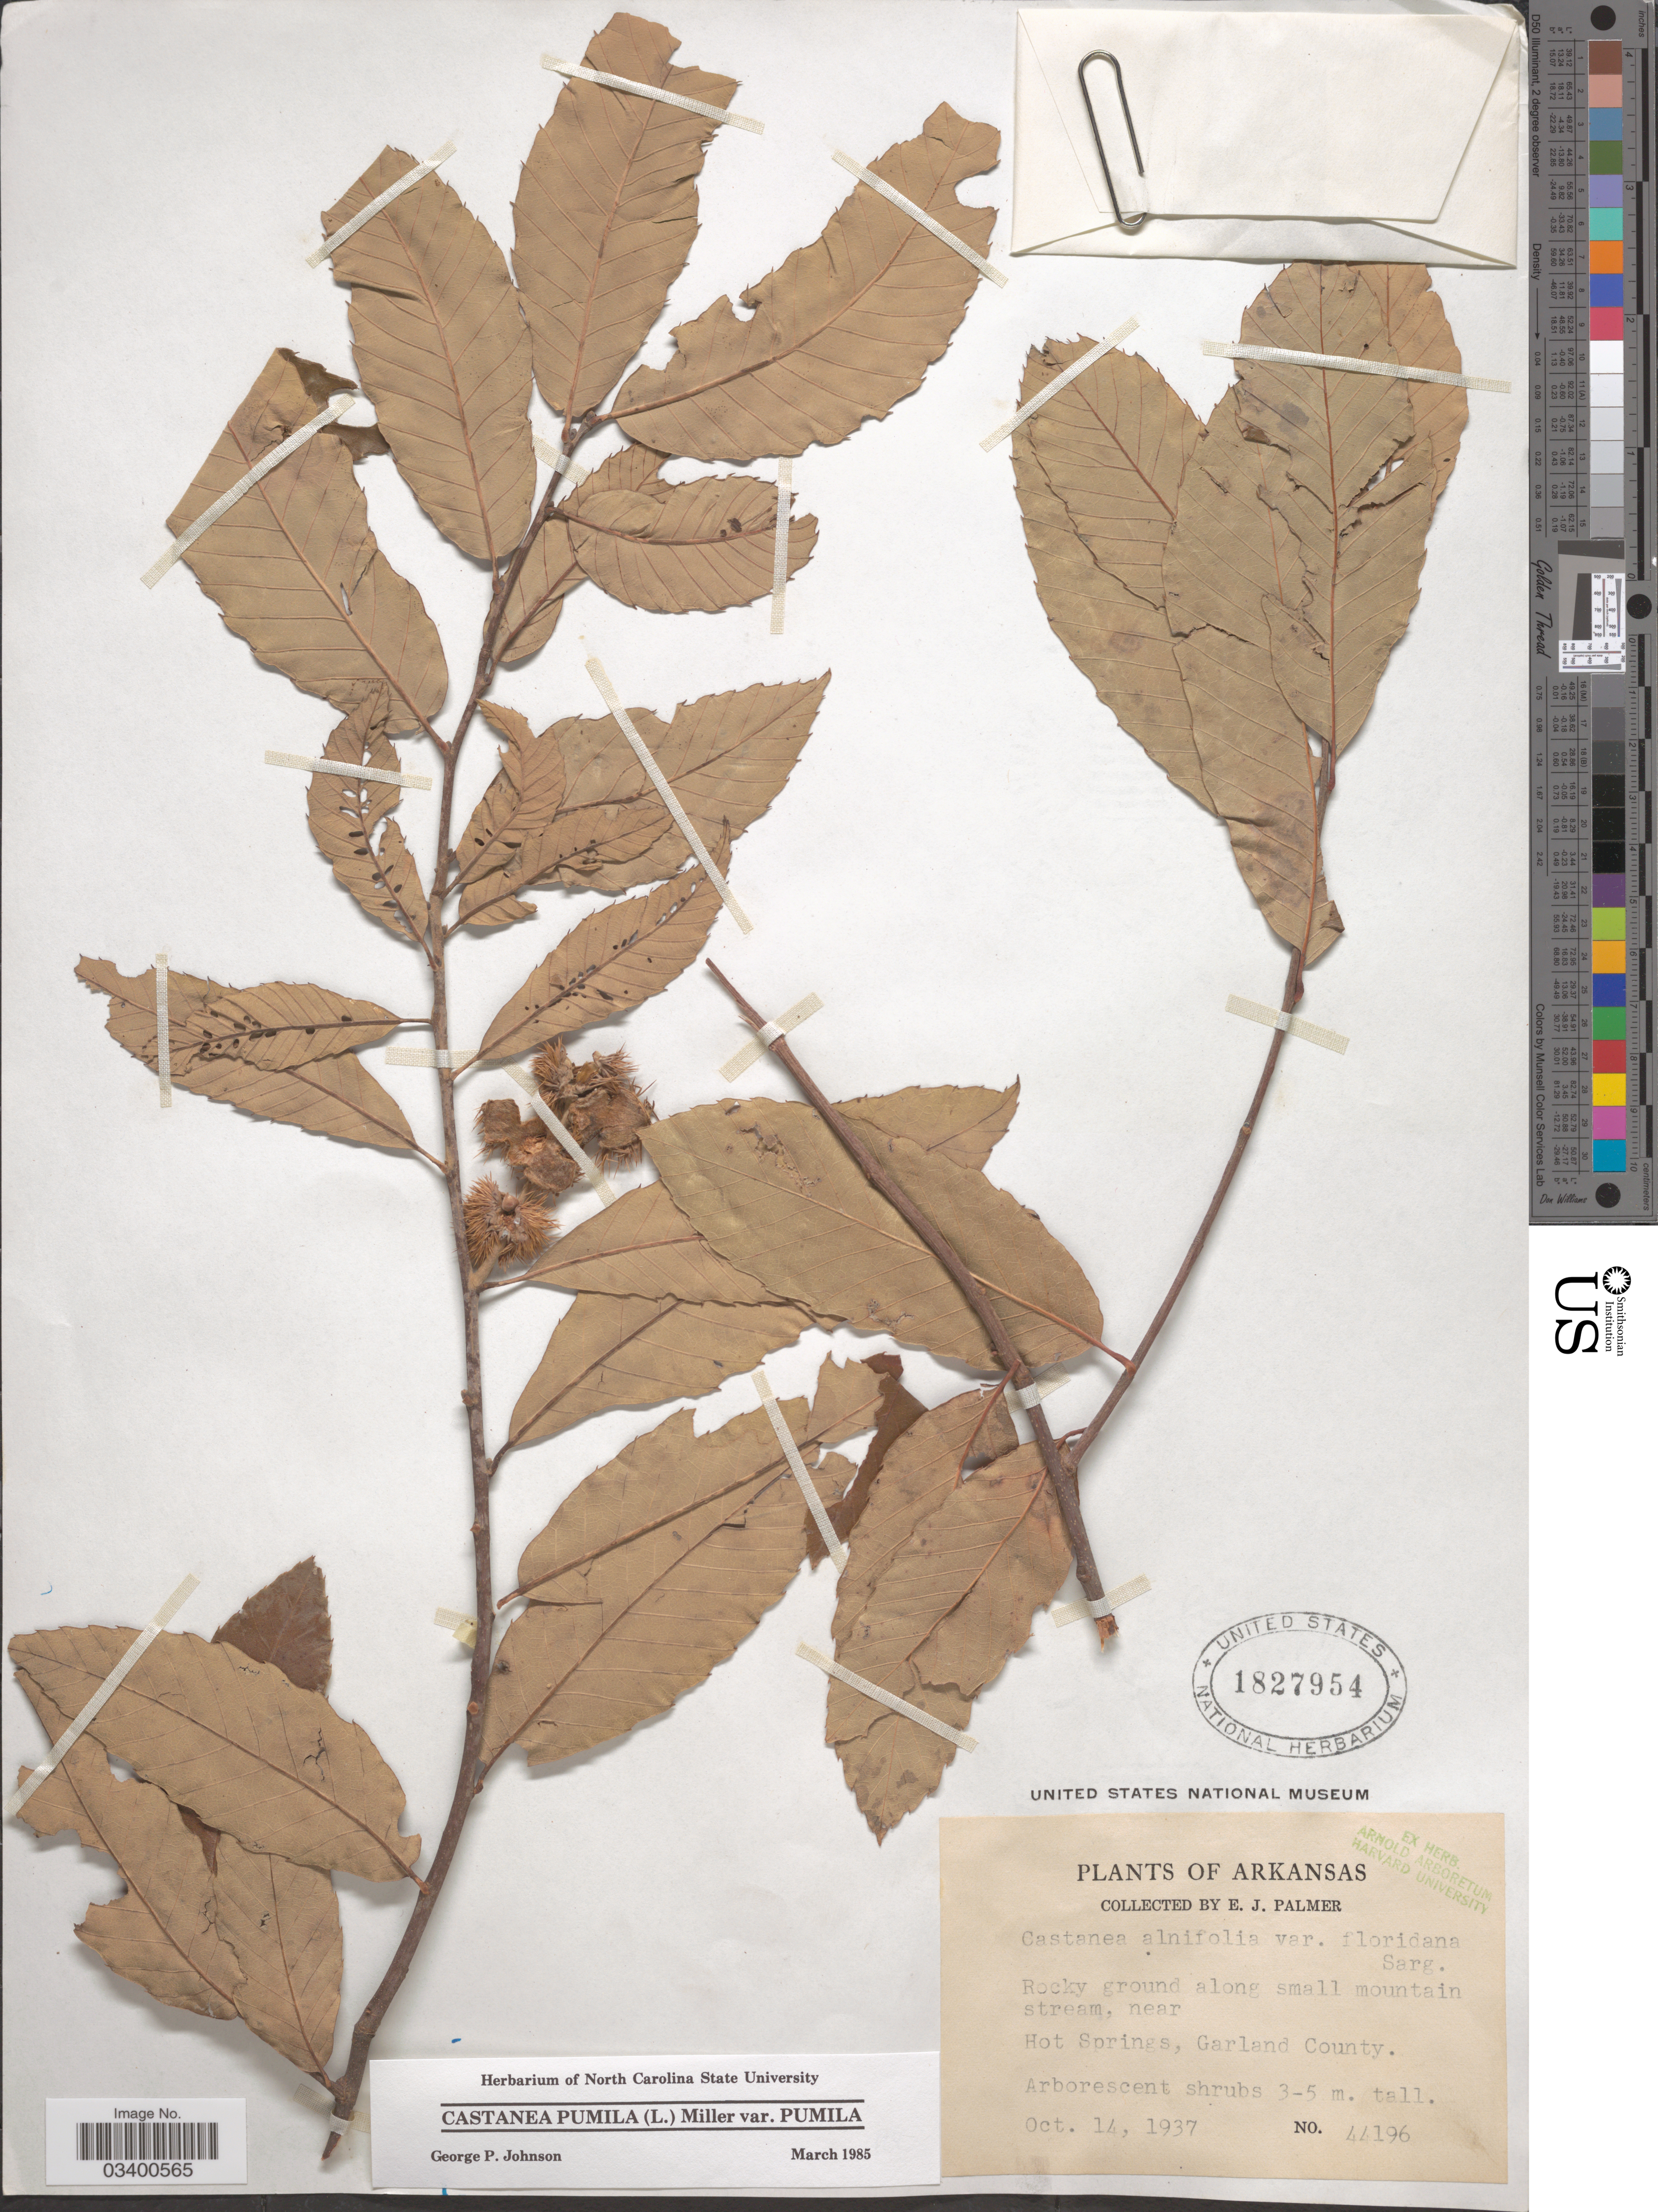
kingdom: Plantae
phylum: Tracheophyta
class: Magnoliopsida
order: Fagales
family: Fagaceae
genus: Castanea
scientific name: Castanea pumila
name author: (L.) Mill.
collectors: E. J. Palmer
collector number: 44196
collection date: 1937-10-14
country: United States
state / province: Arkansas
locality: Along small mountain stream, near Hot Springs, Garland County.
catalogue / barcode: US 1827954